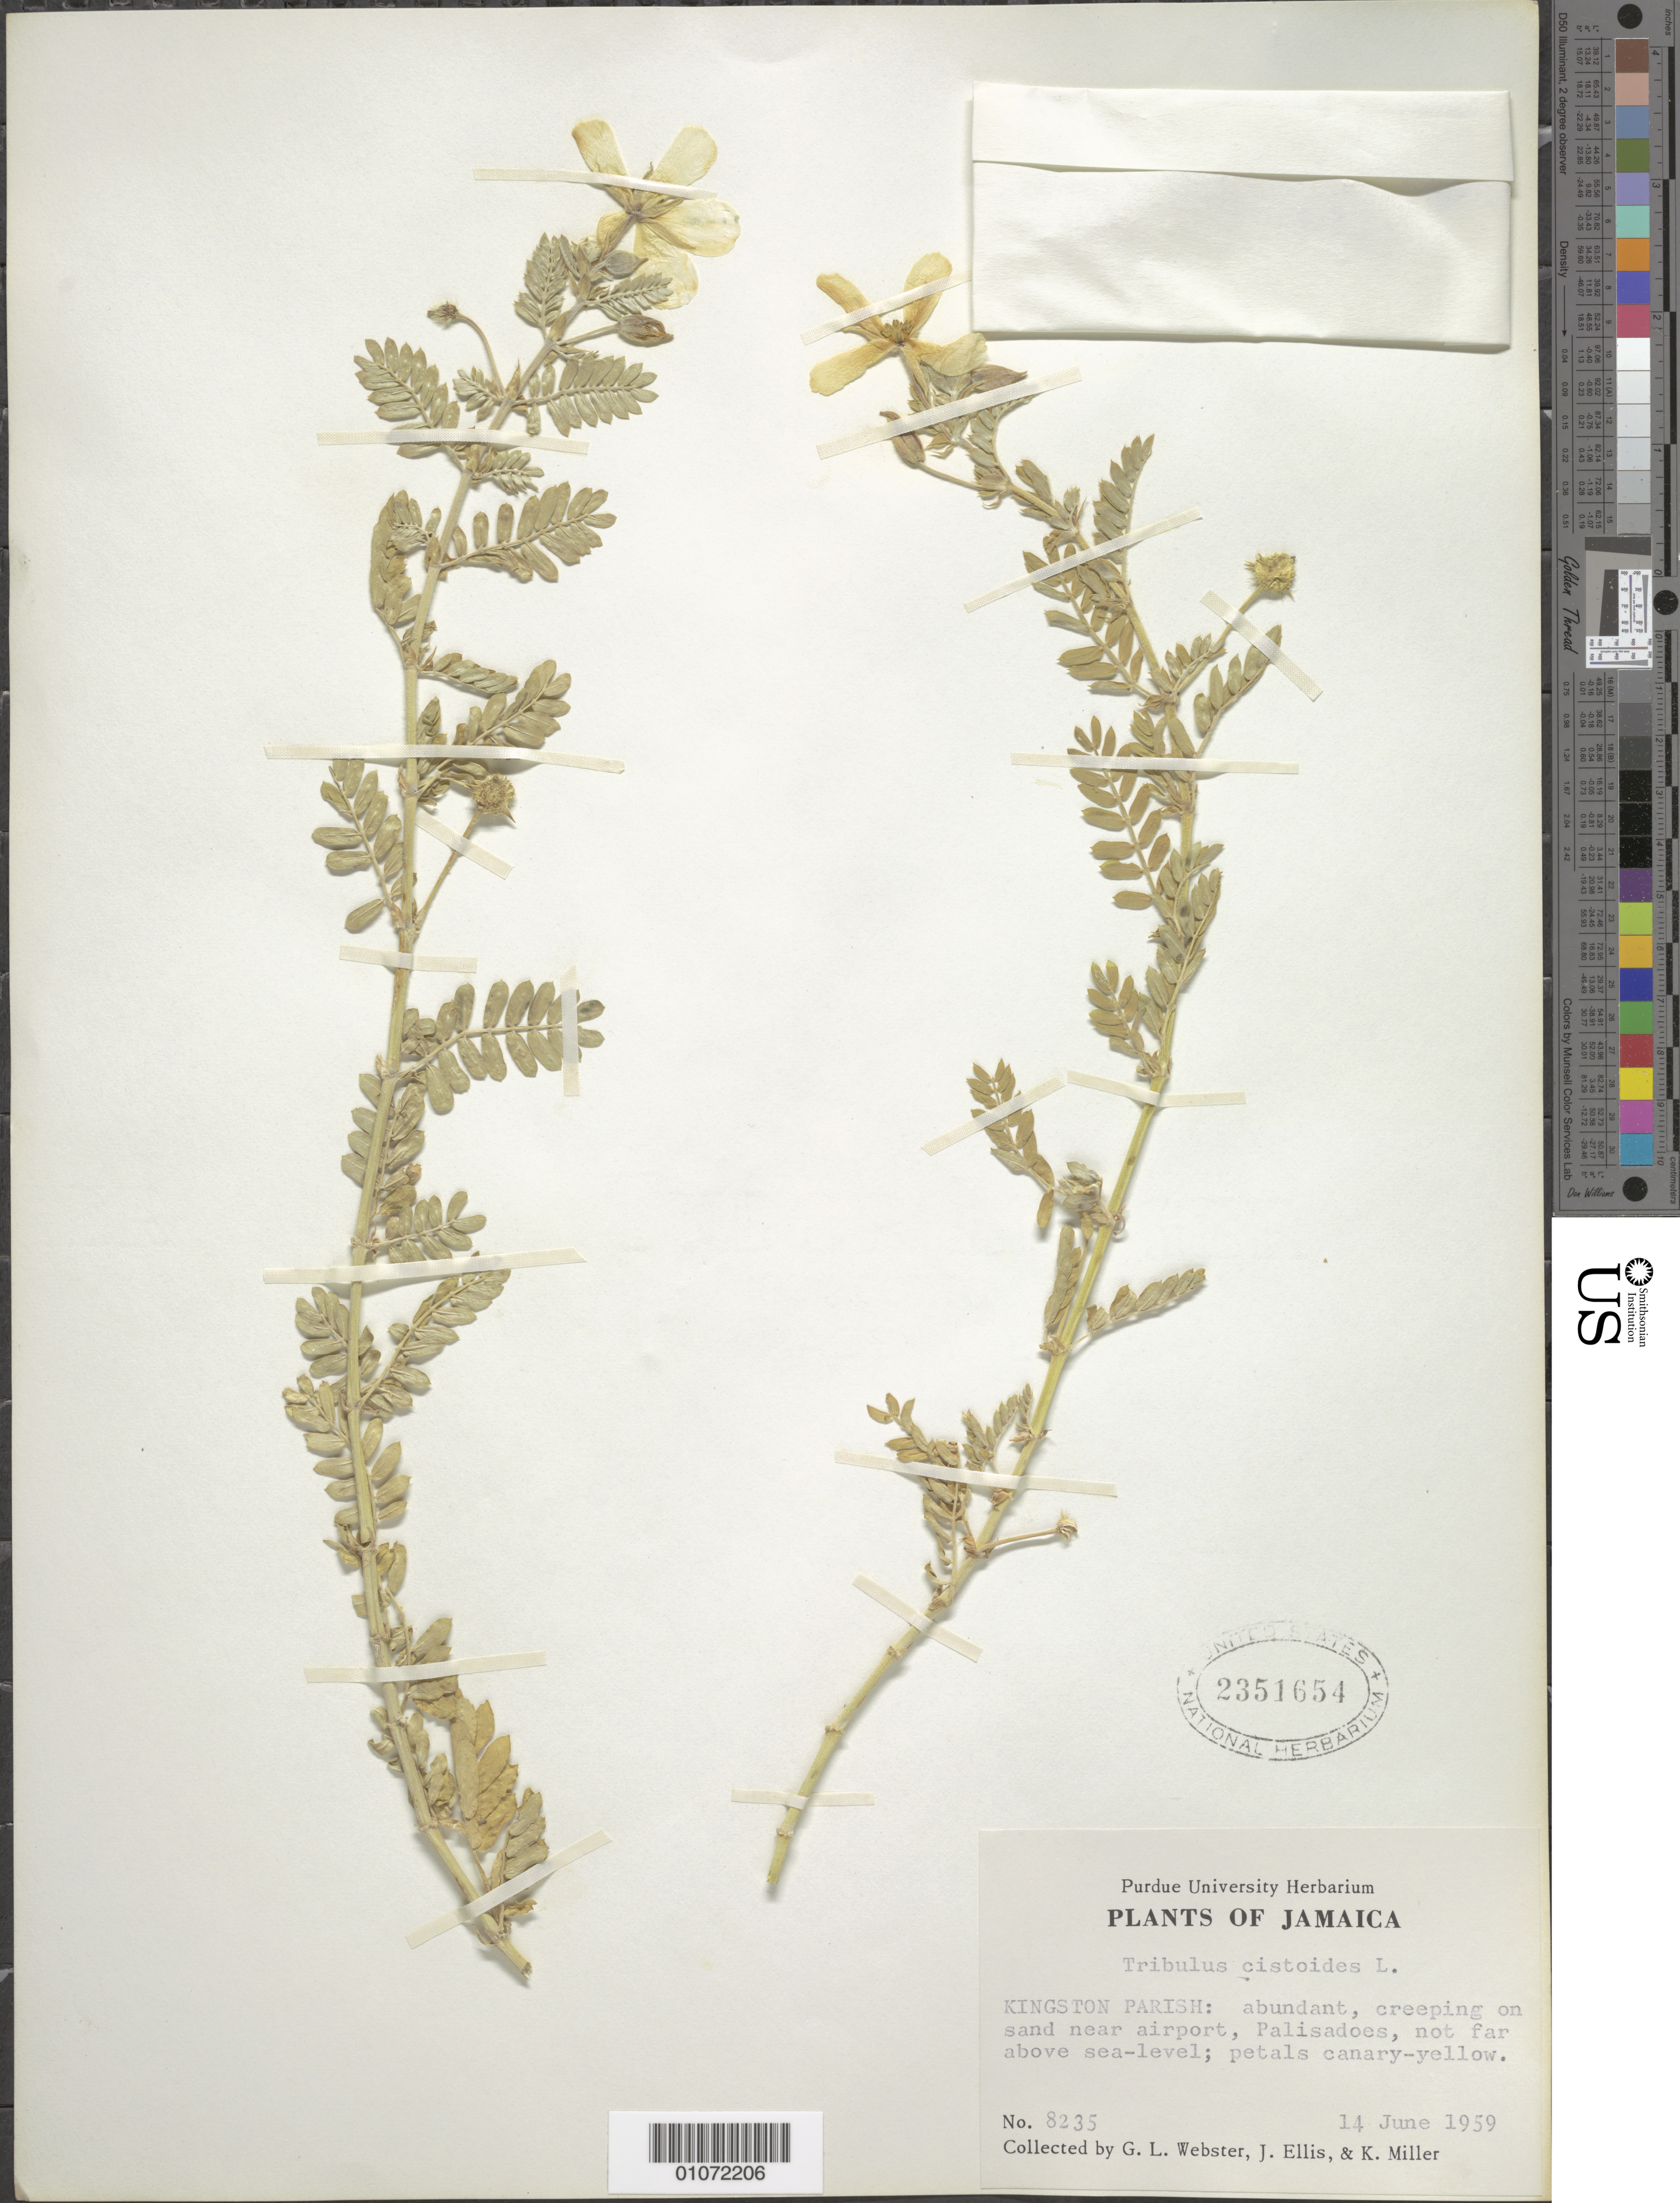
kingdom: Plantae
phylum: Tracheophyta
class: Magnoliopsida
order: Zygophyllales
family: Zygophyllaceae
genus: Tribulus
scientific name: Tribulus cistoides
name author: L.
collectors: J. Ellis & K. Miller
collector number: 8235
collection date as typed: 14 Jun 1959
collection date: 1959-06-14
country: Jamaica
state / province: Kingston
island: Jamaica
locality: abundant, creeping on sand near airport, Palisadoes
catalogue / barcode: US 2351654